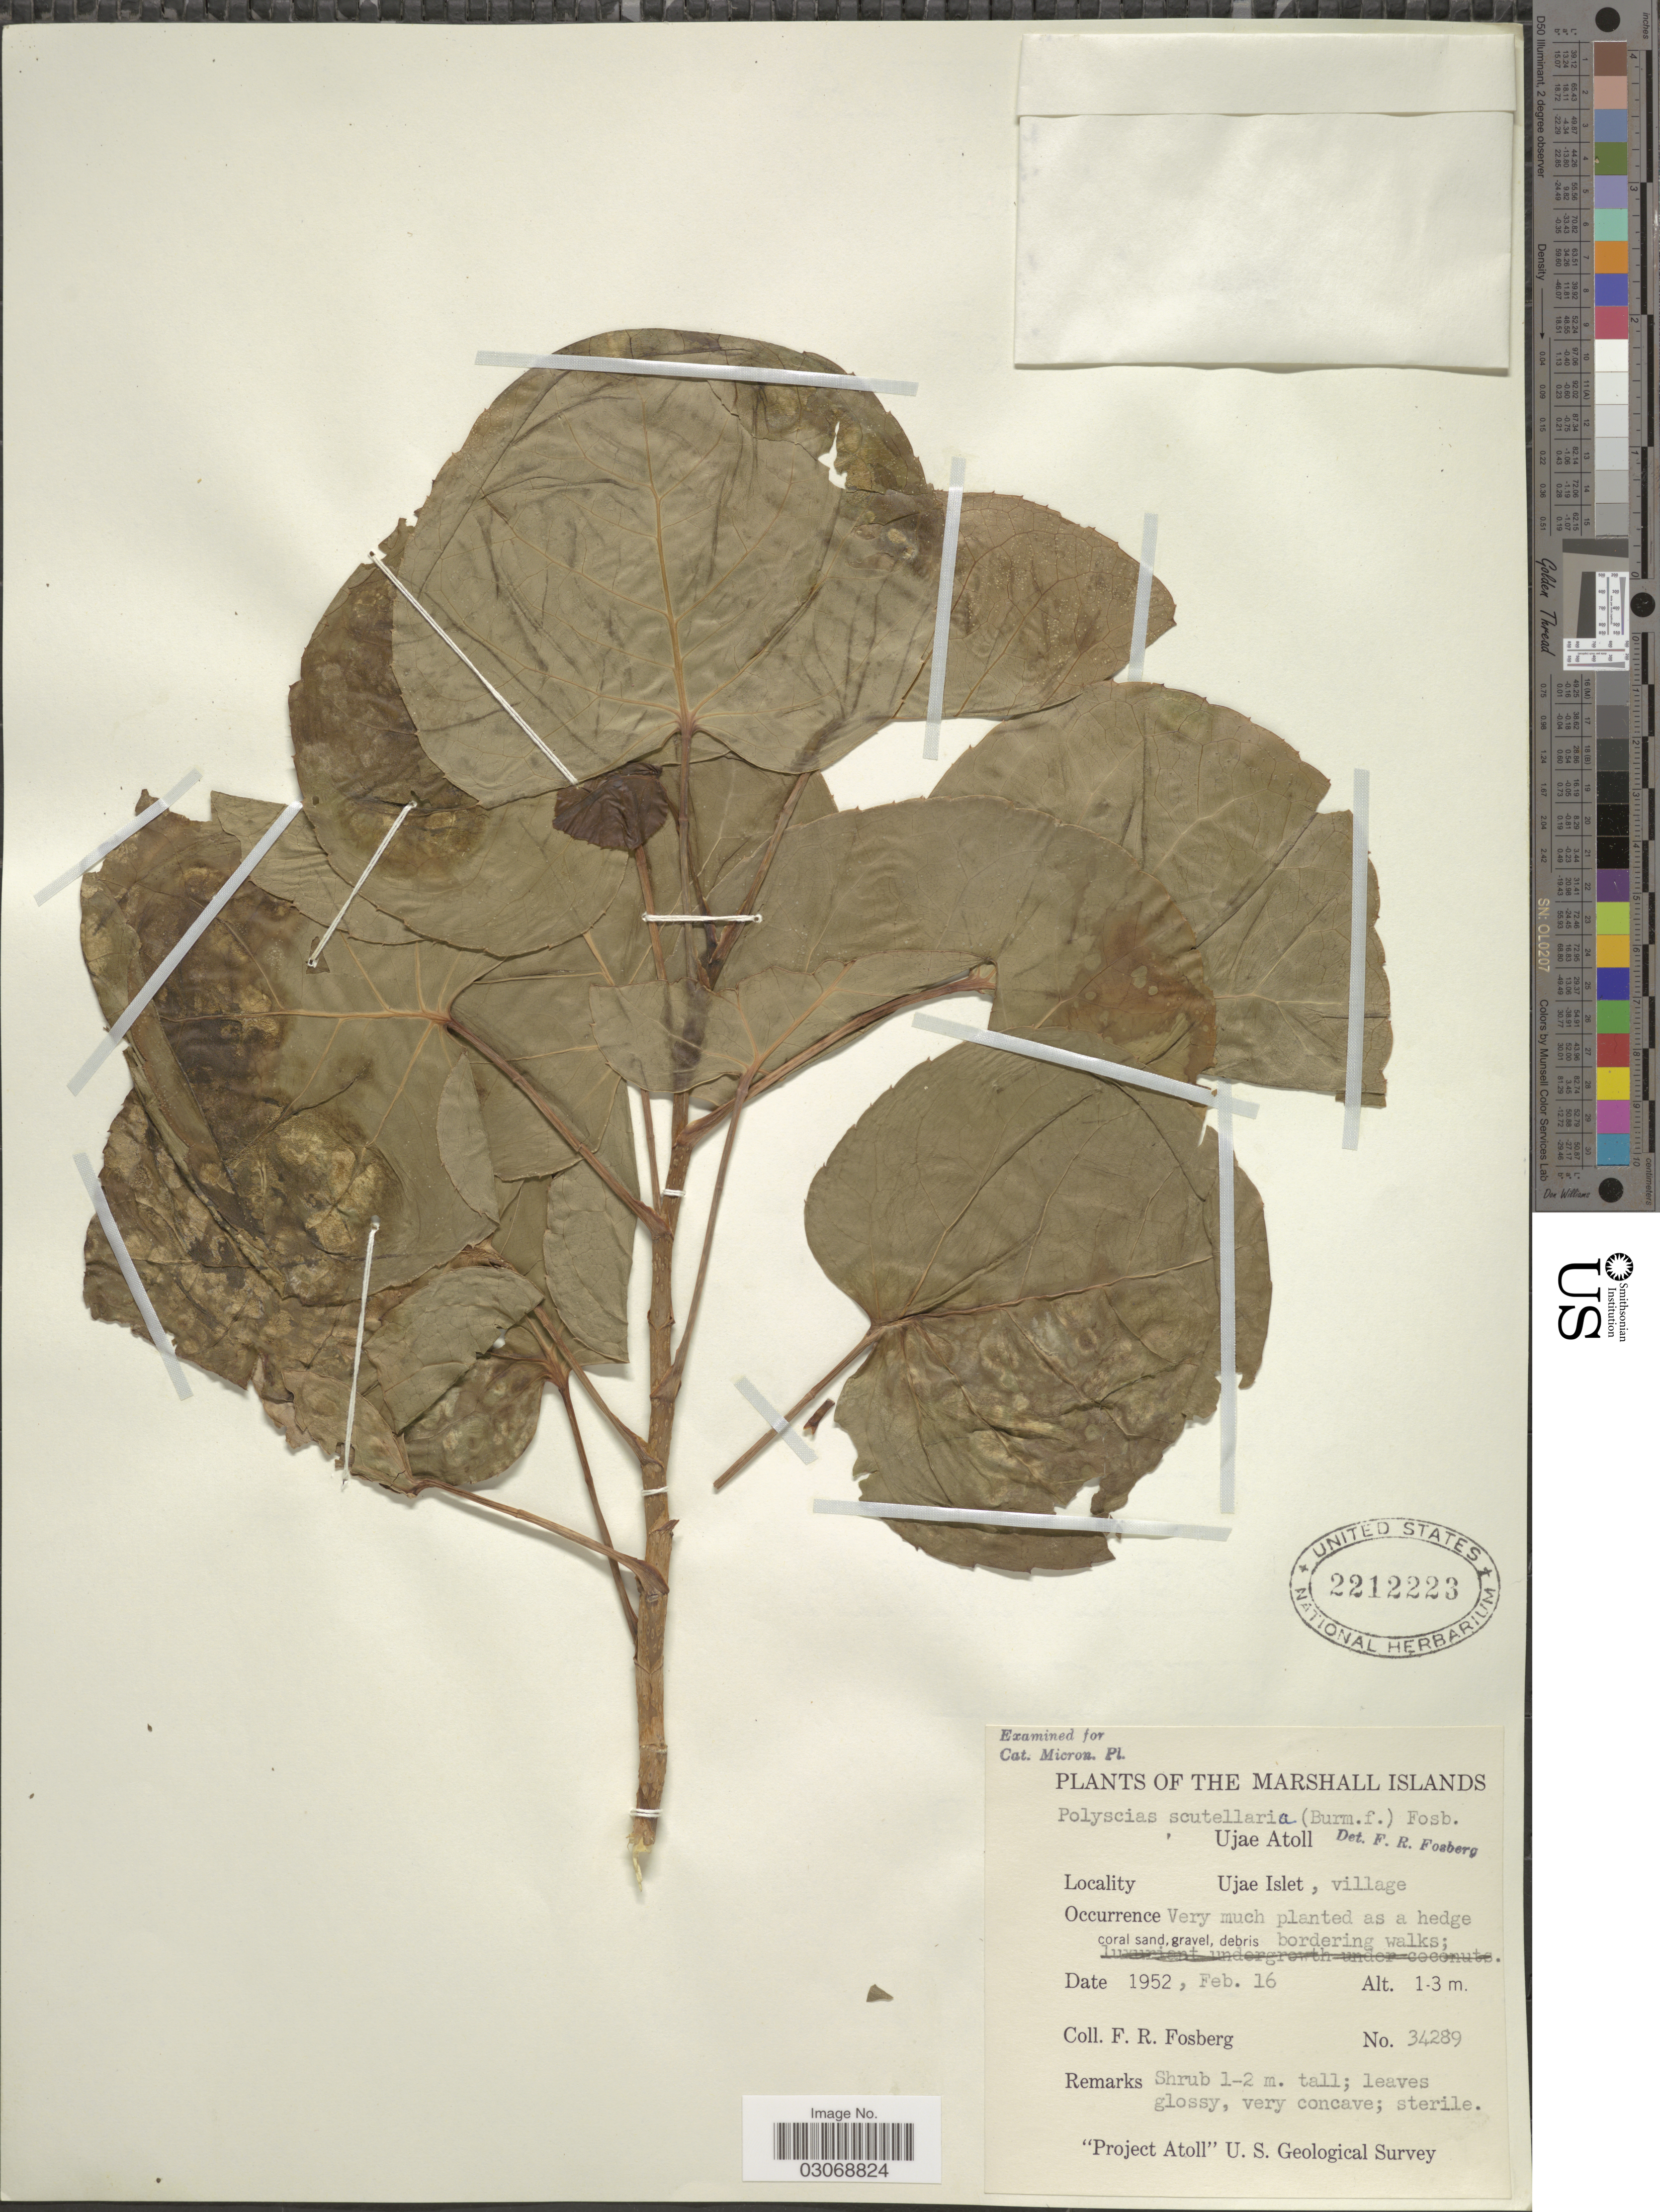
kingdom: Plantae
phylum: Tracheophyta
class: Magnoliopsida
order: Apiales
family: Araliaceae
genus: Polyscias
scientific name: Polyscias scutellaria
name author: (Burm. f.) Fosberg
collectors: F. R. Fosberg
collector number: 34289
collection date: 1952-02-16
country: Marshall Islands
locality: The Marshall Islands. Ujae Atoll. Ujae Islet, village.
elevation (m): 1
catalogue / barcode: US 2212223